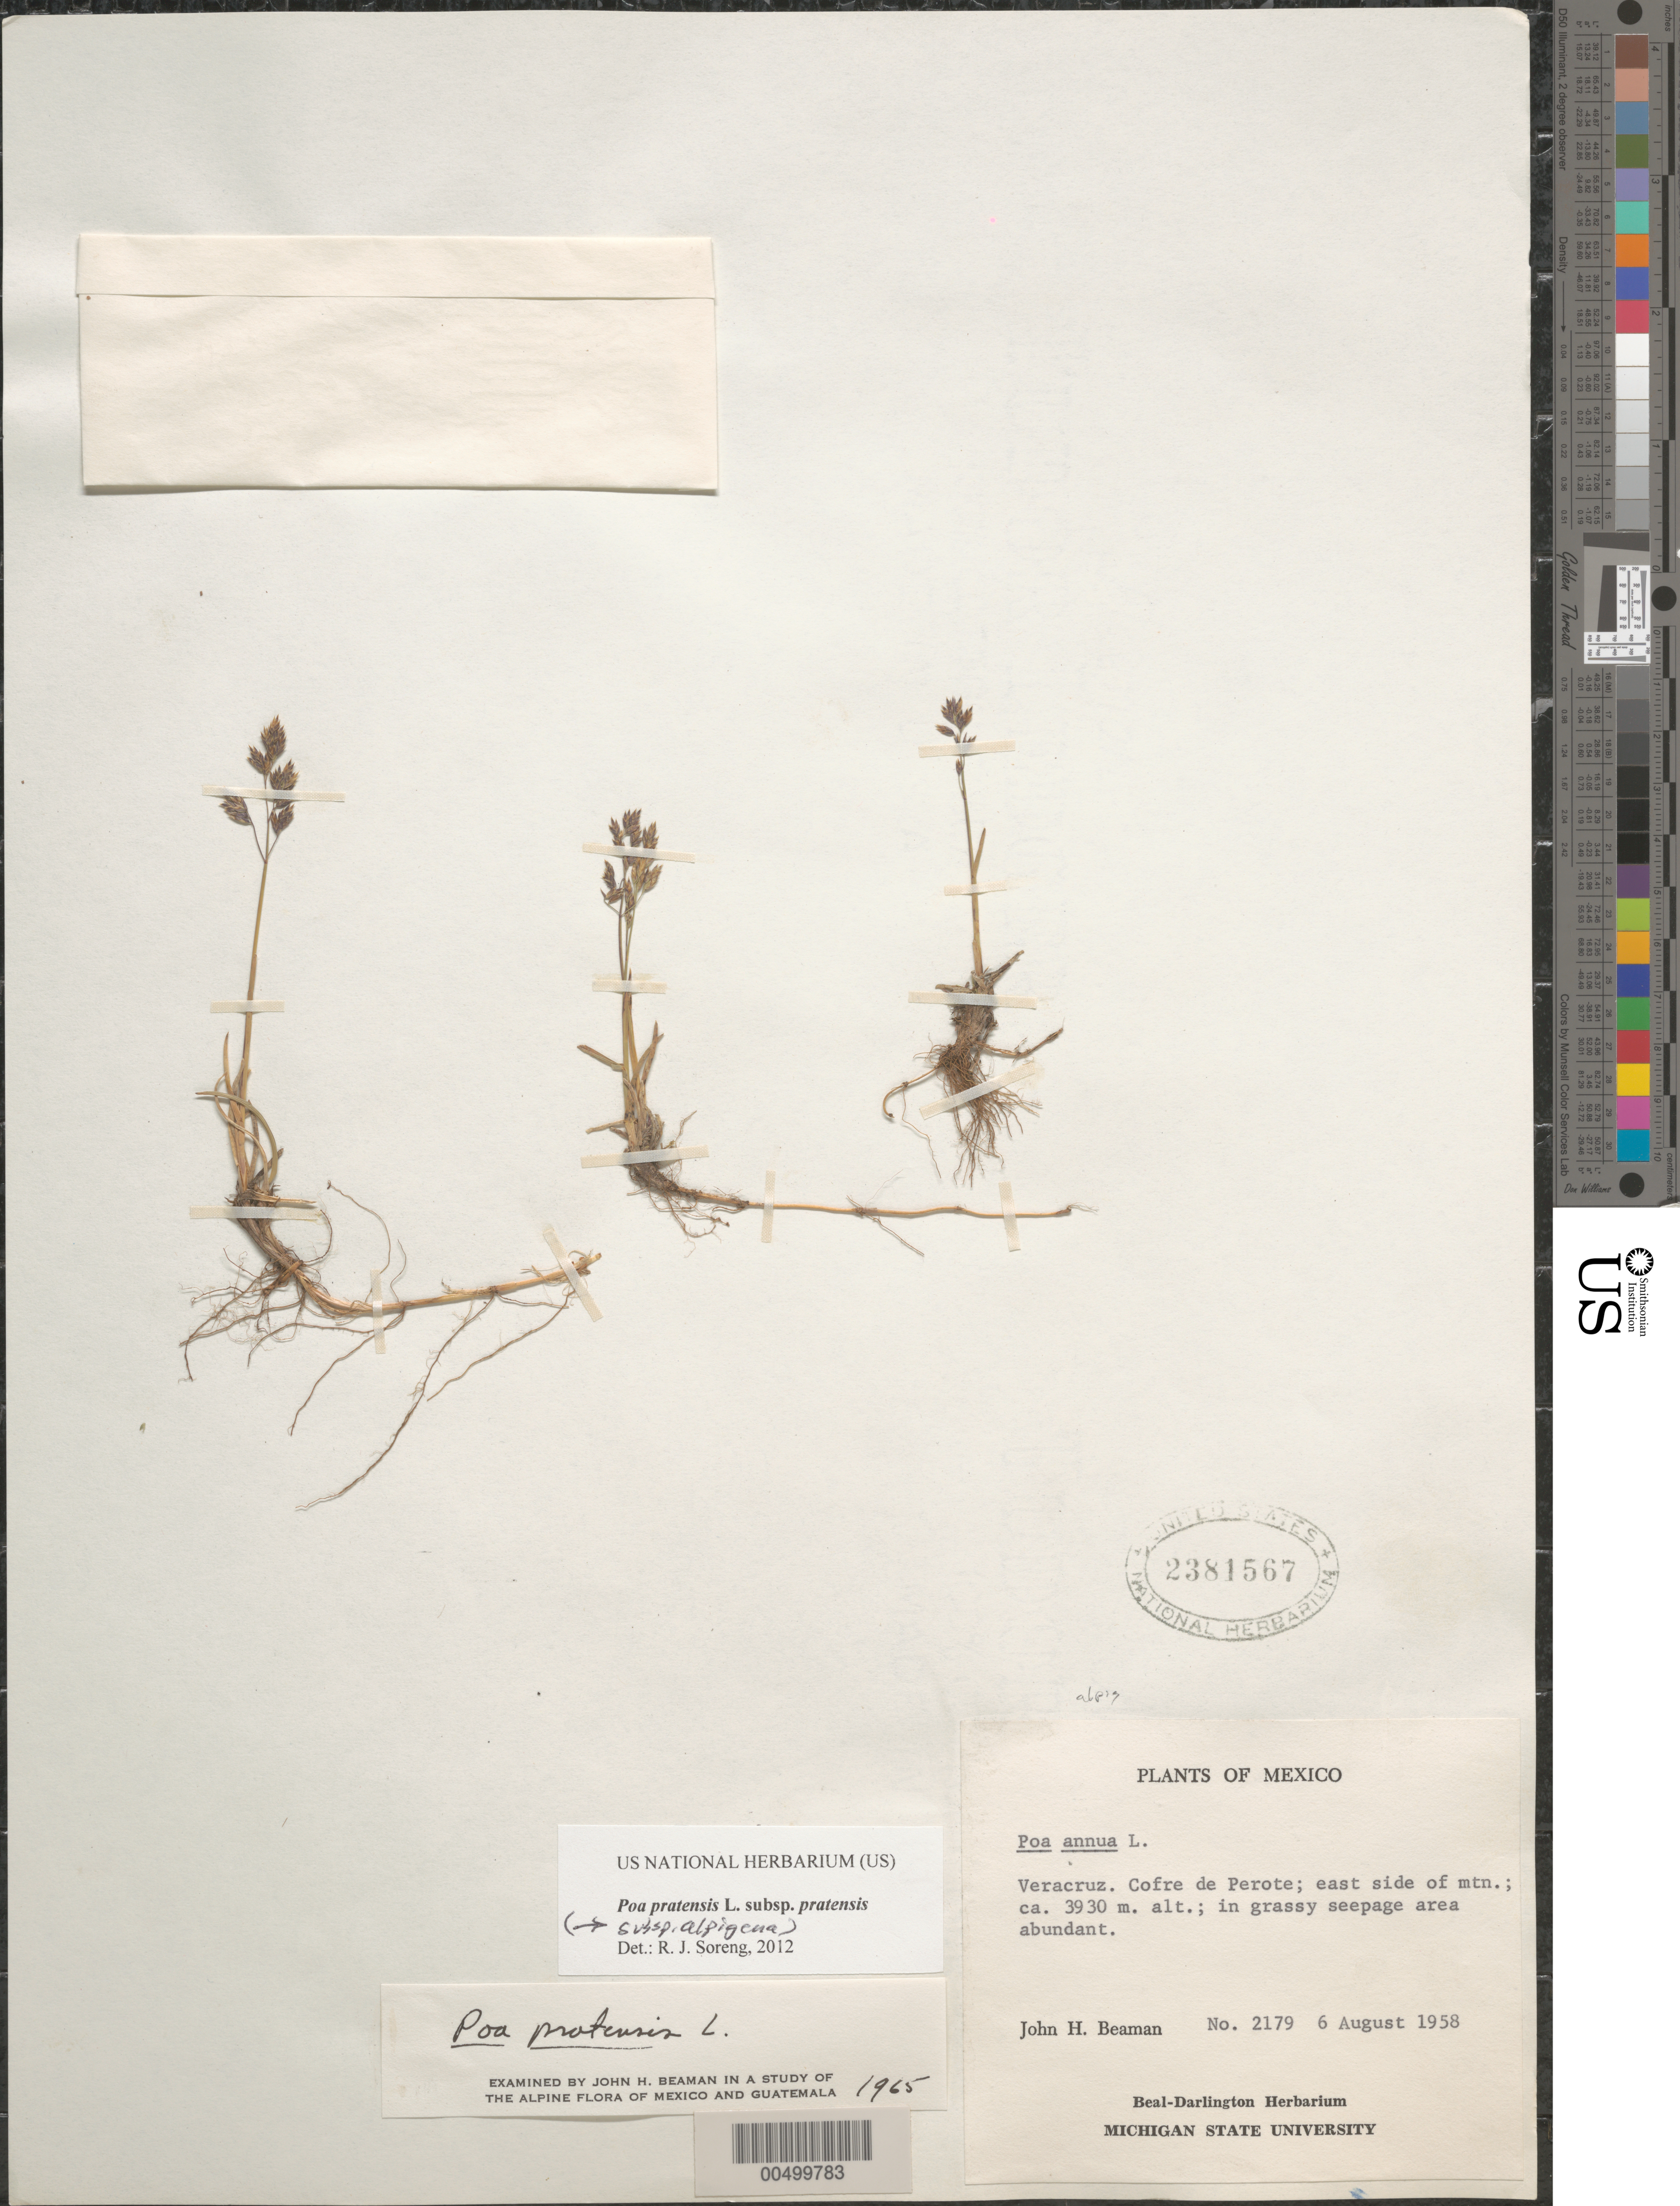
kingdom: Plantae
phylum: Tracheophyta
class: Liliopsida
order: Poales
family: Poaceae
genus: Poa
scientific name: Poa pratensis subsp. pratensis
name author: L.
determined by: Soreng, Robert J., Research Associate (BOT), Smithsonian Institution - National Museum of Natural History (UNITED STATES)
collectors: J. H. Beaman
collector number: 2179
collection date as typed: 6 Aug 1958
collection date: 1958-08-06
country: Mexico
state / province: Veracruz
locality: Cofre de Perote, E side of mtn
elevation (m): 3930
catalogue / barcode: US 2381567